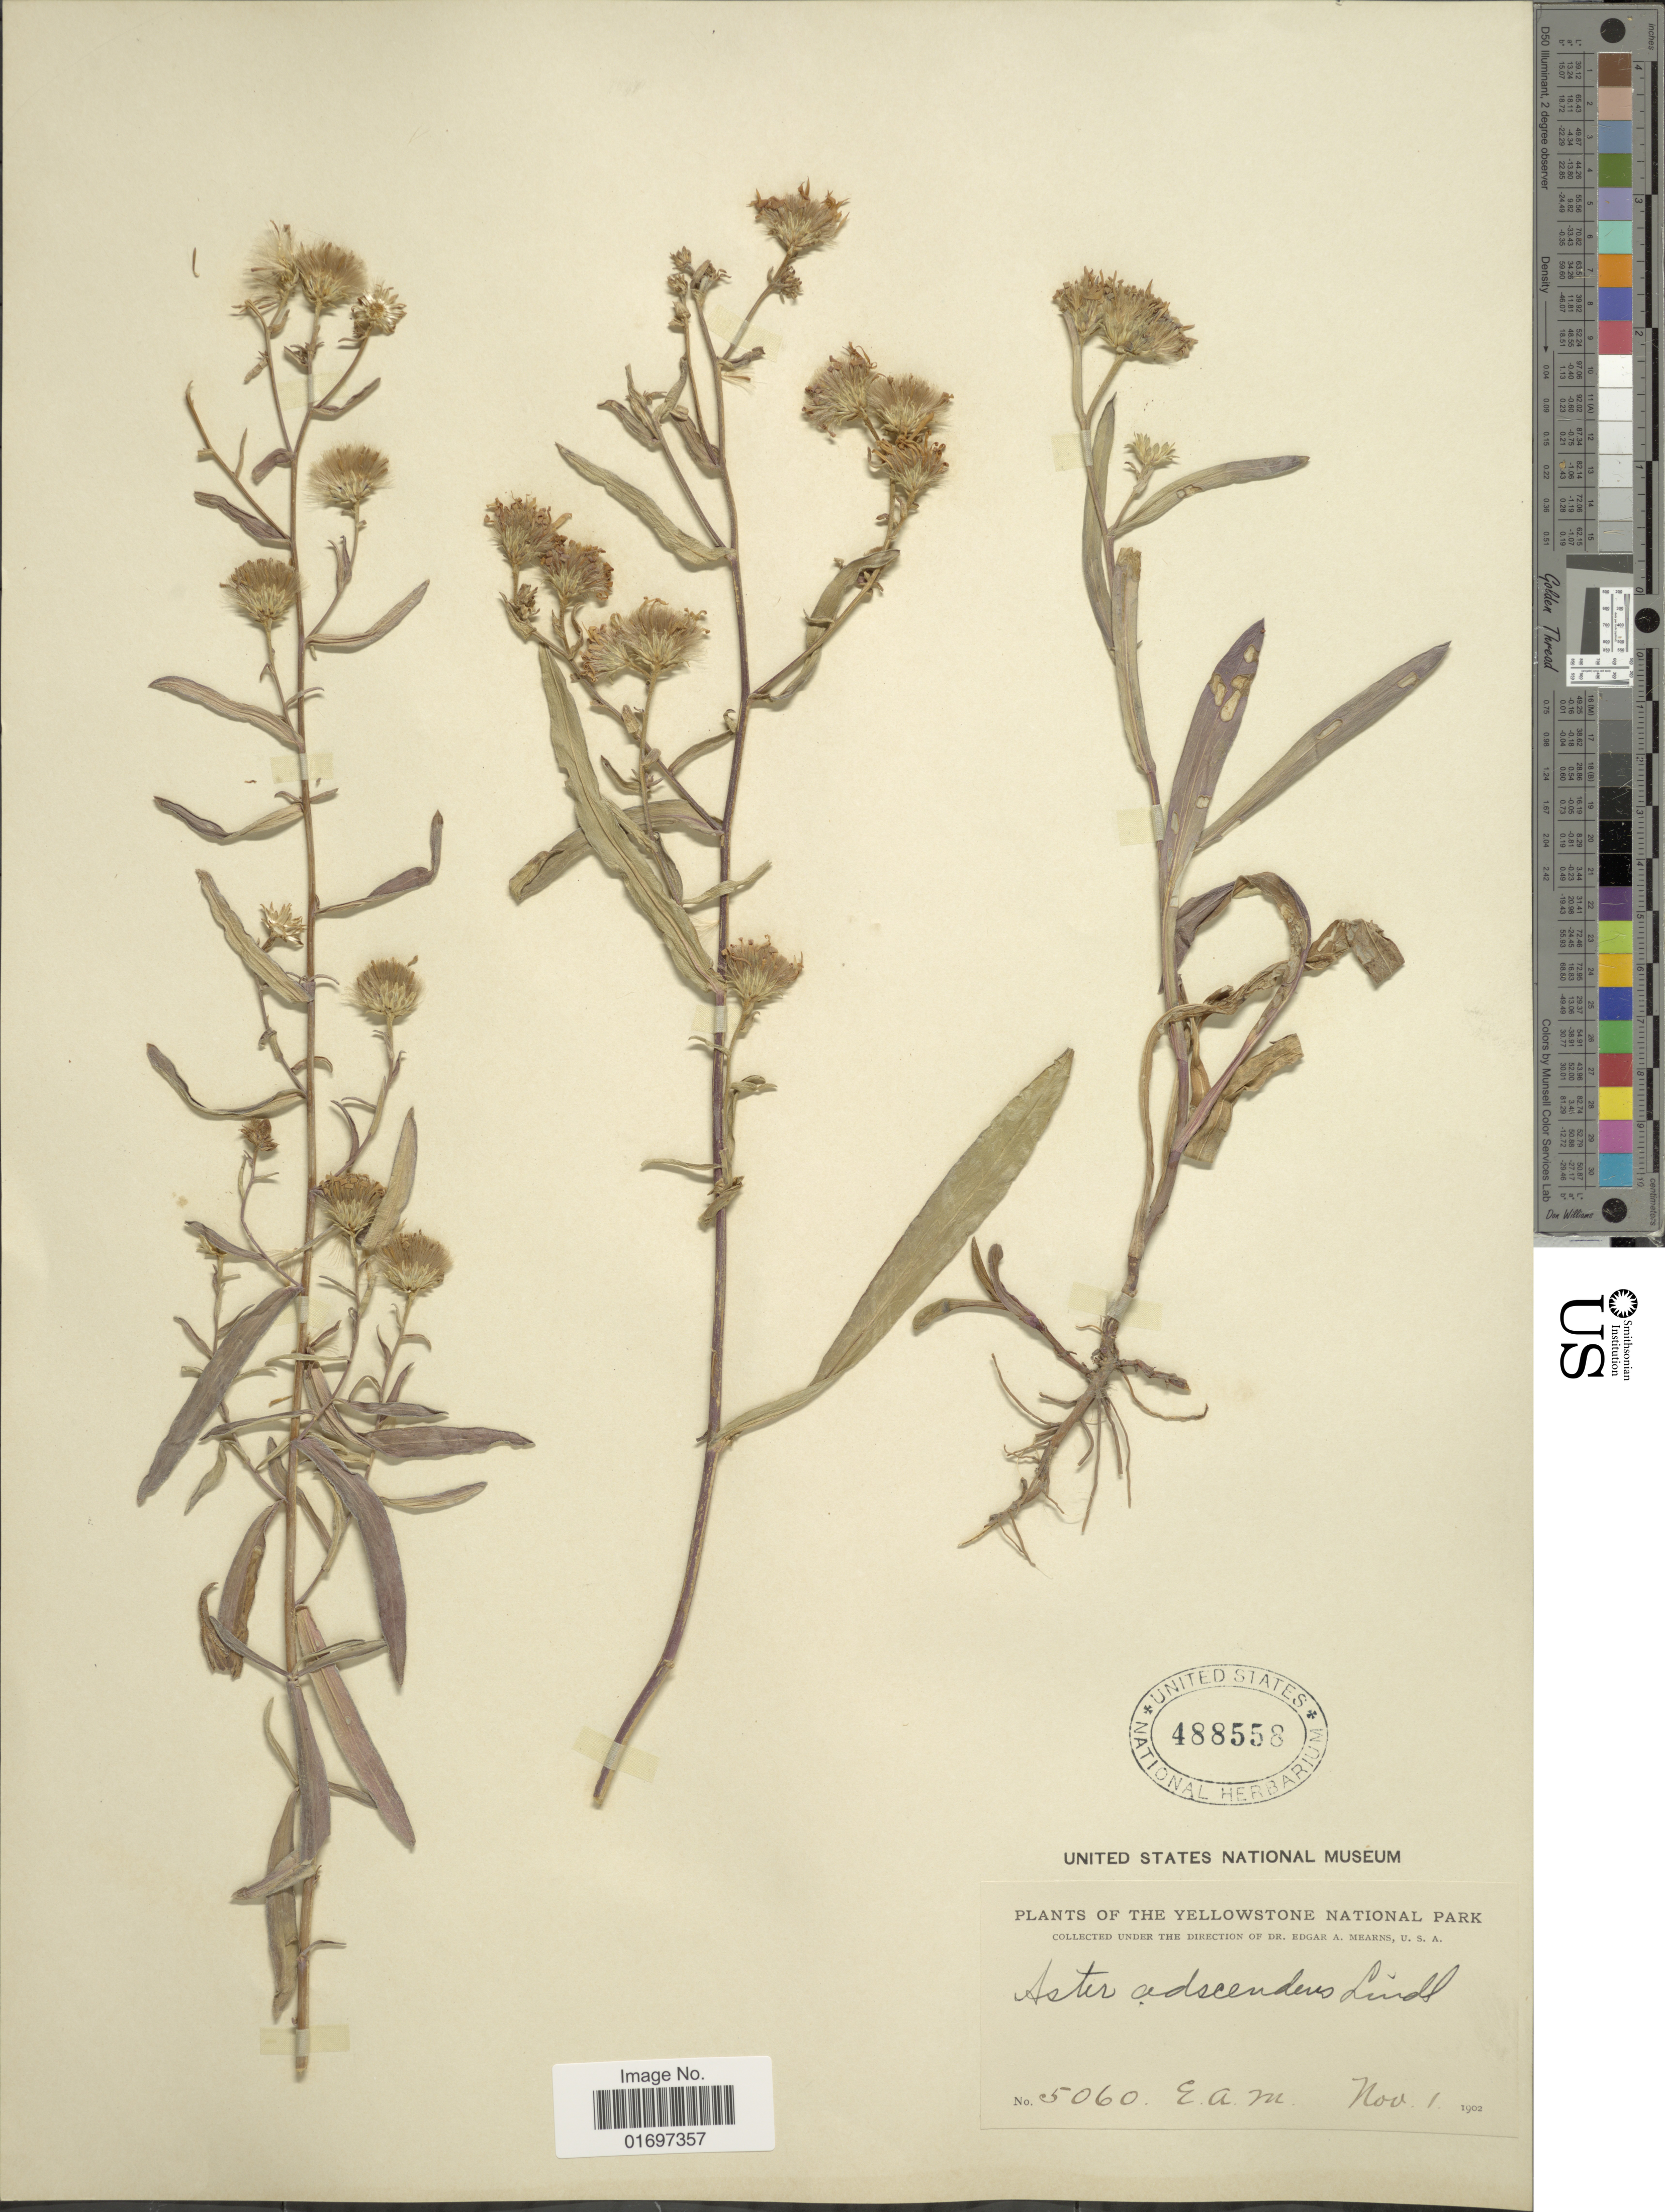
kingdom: Plantae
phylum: Tracheophyta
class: Magnoliopsida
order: Asterales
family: Asteraceae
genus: Symphyotrichum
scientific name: Symphyotrichum ascendens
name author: (Lindl.) G.L. Nesom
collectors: E. A. Mearns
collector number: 5060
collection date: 1902-11-01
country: United States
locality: Yellowstone National Park.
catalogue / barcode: US 488558